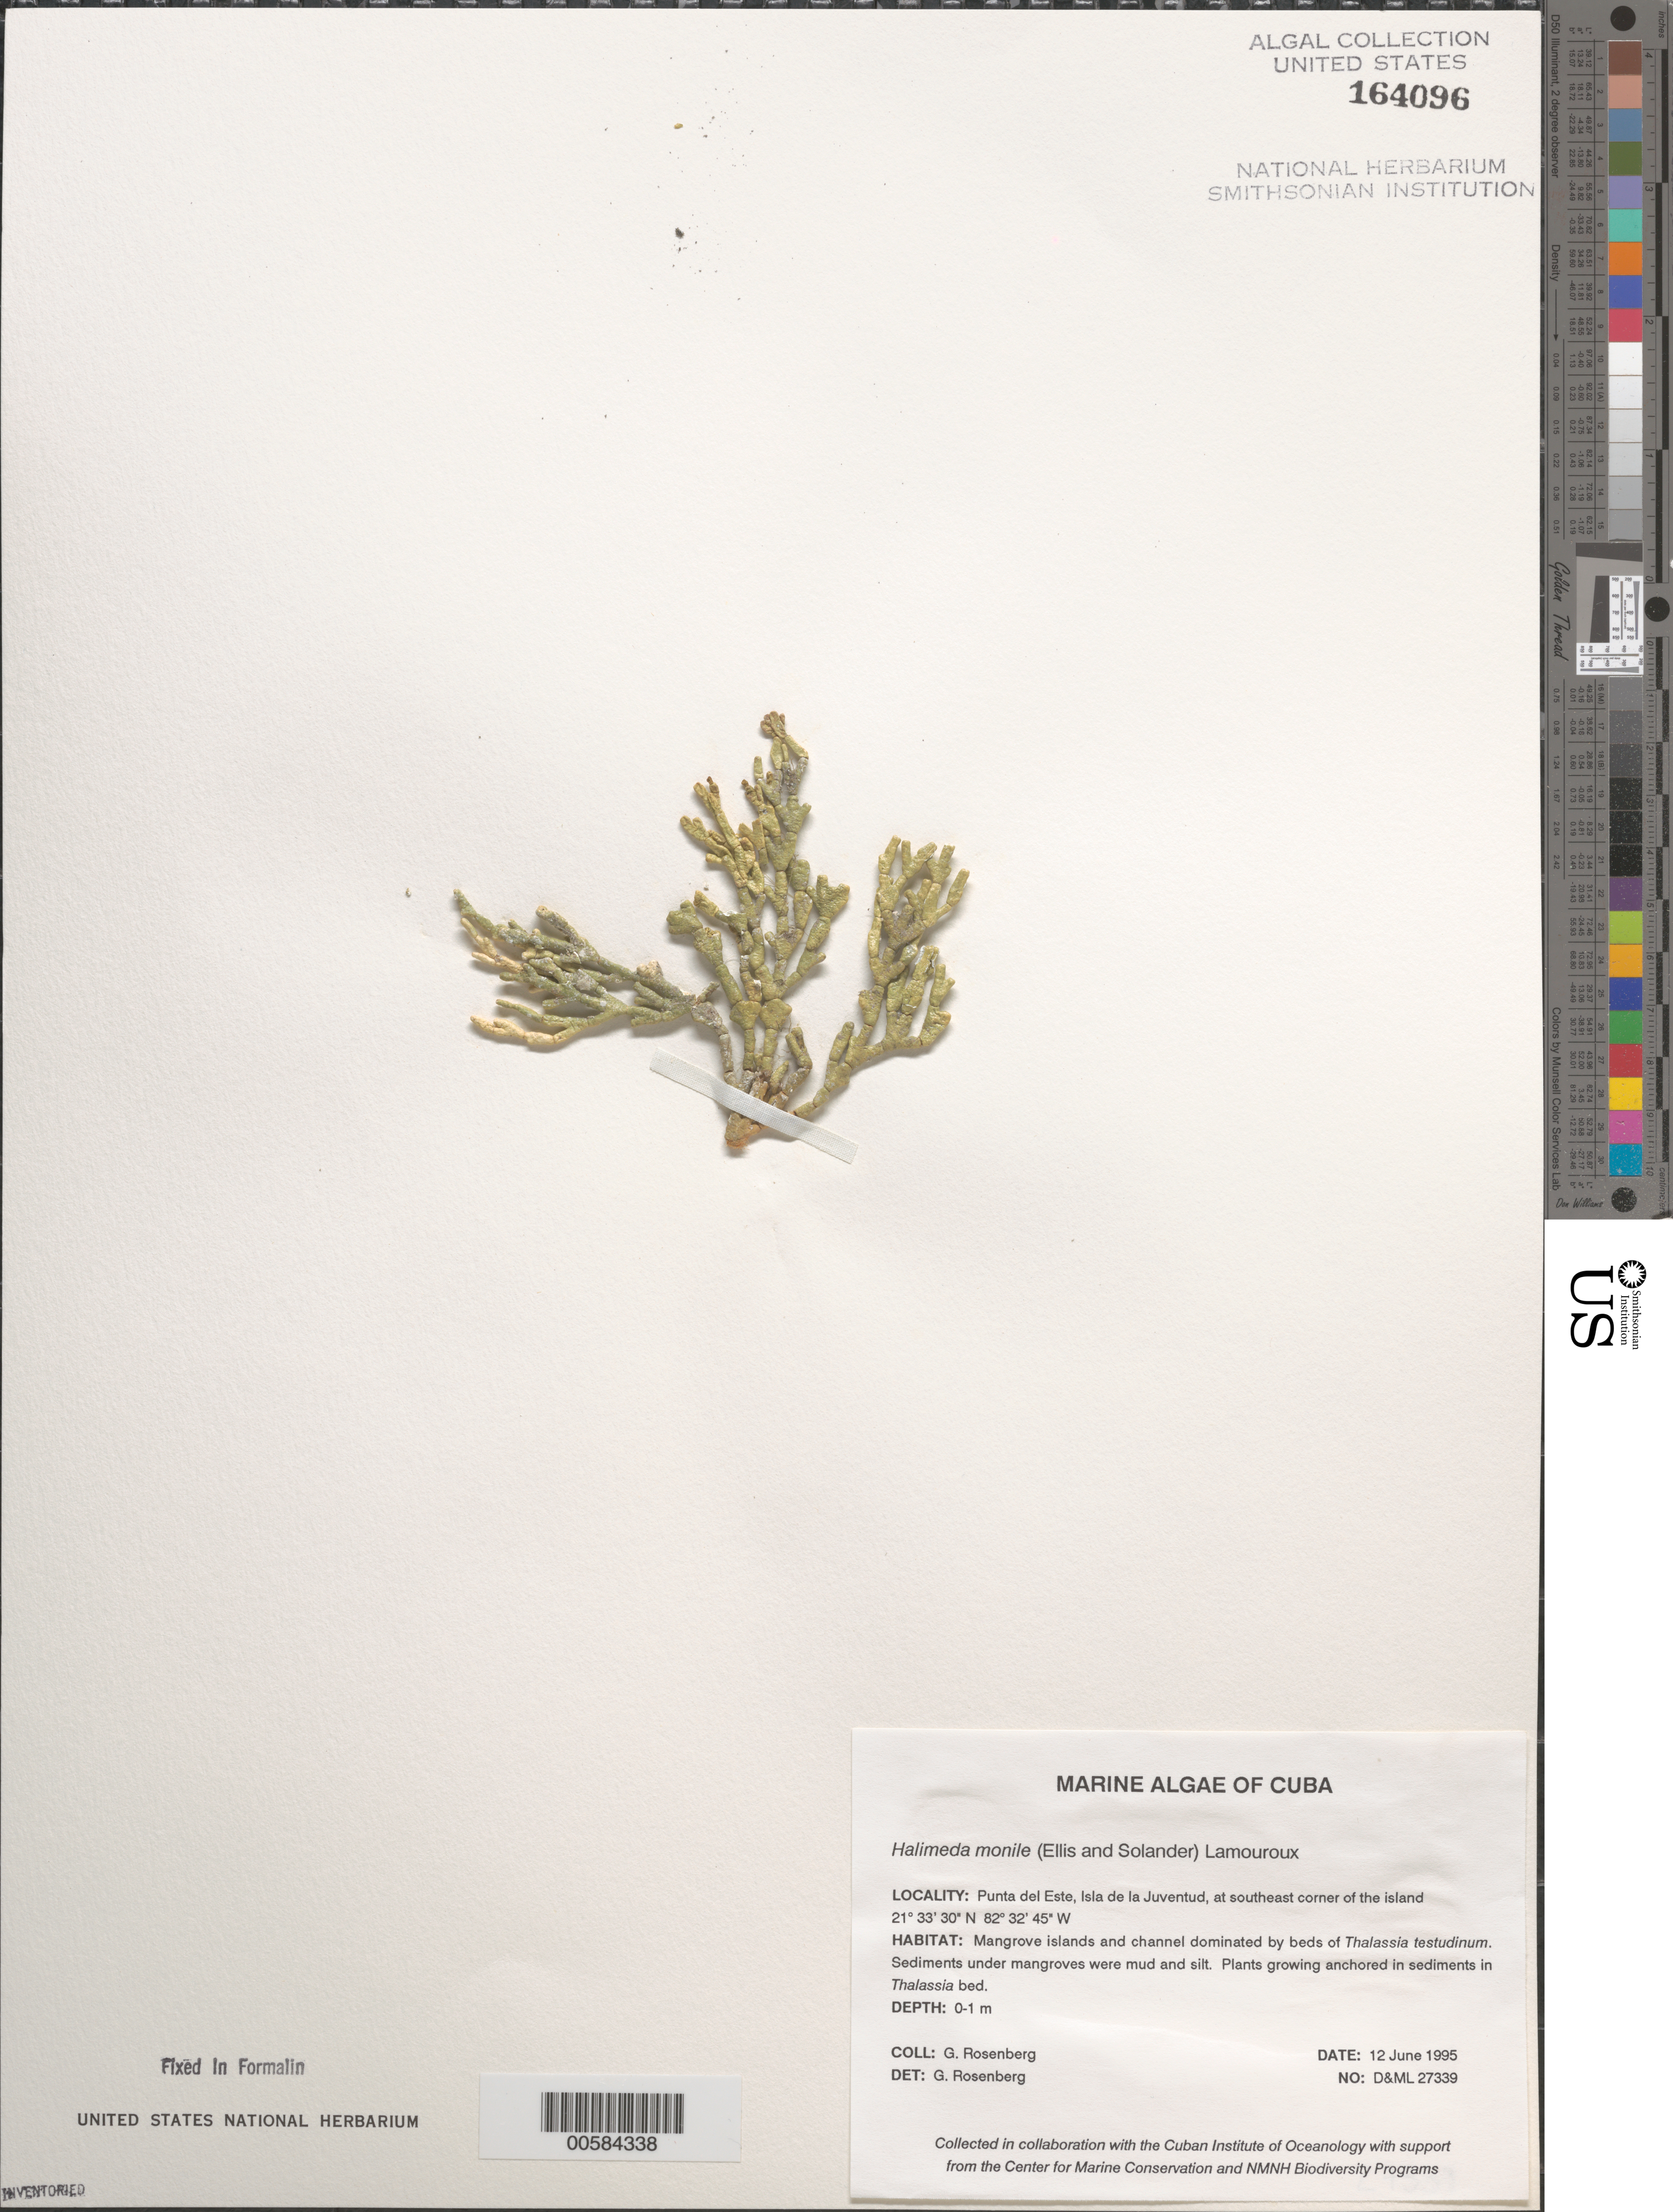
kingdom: Plantae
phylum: Chlorophyta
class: Ulvophyceae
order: Bryopsidales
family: Halimedaceae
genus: Halimeda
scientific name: Halimeda monile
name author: (J. Ellis & Sol.) J.V.Lamouroux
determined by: Rosenberg, G.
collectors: G. Rosenberg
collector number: D&ML 27339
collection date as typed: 12 Jun 1995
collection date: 1995-06-12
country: Cuba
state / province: Isla de La Juventud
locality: Punta del este, isla de la juventud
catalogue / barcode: US 164096